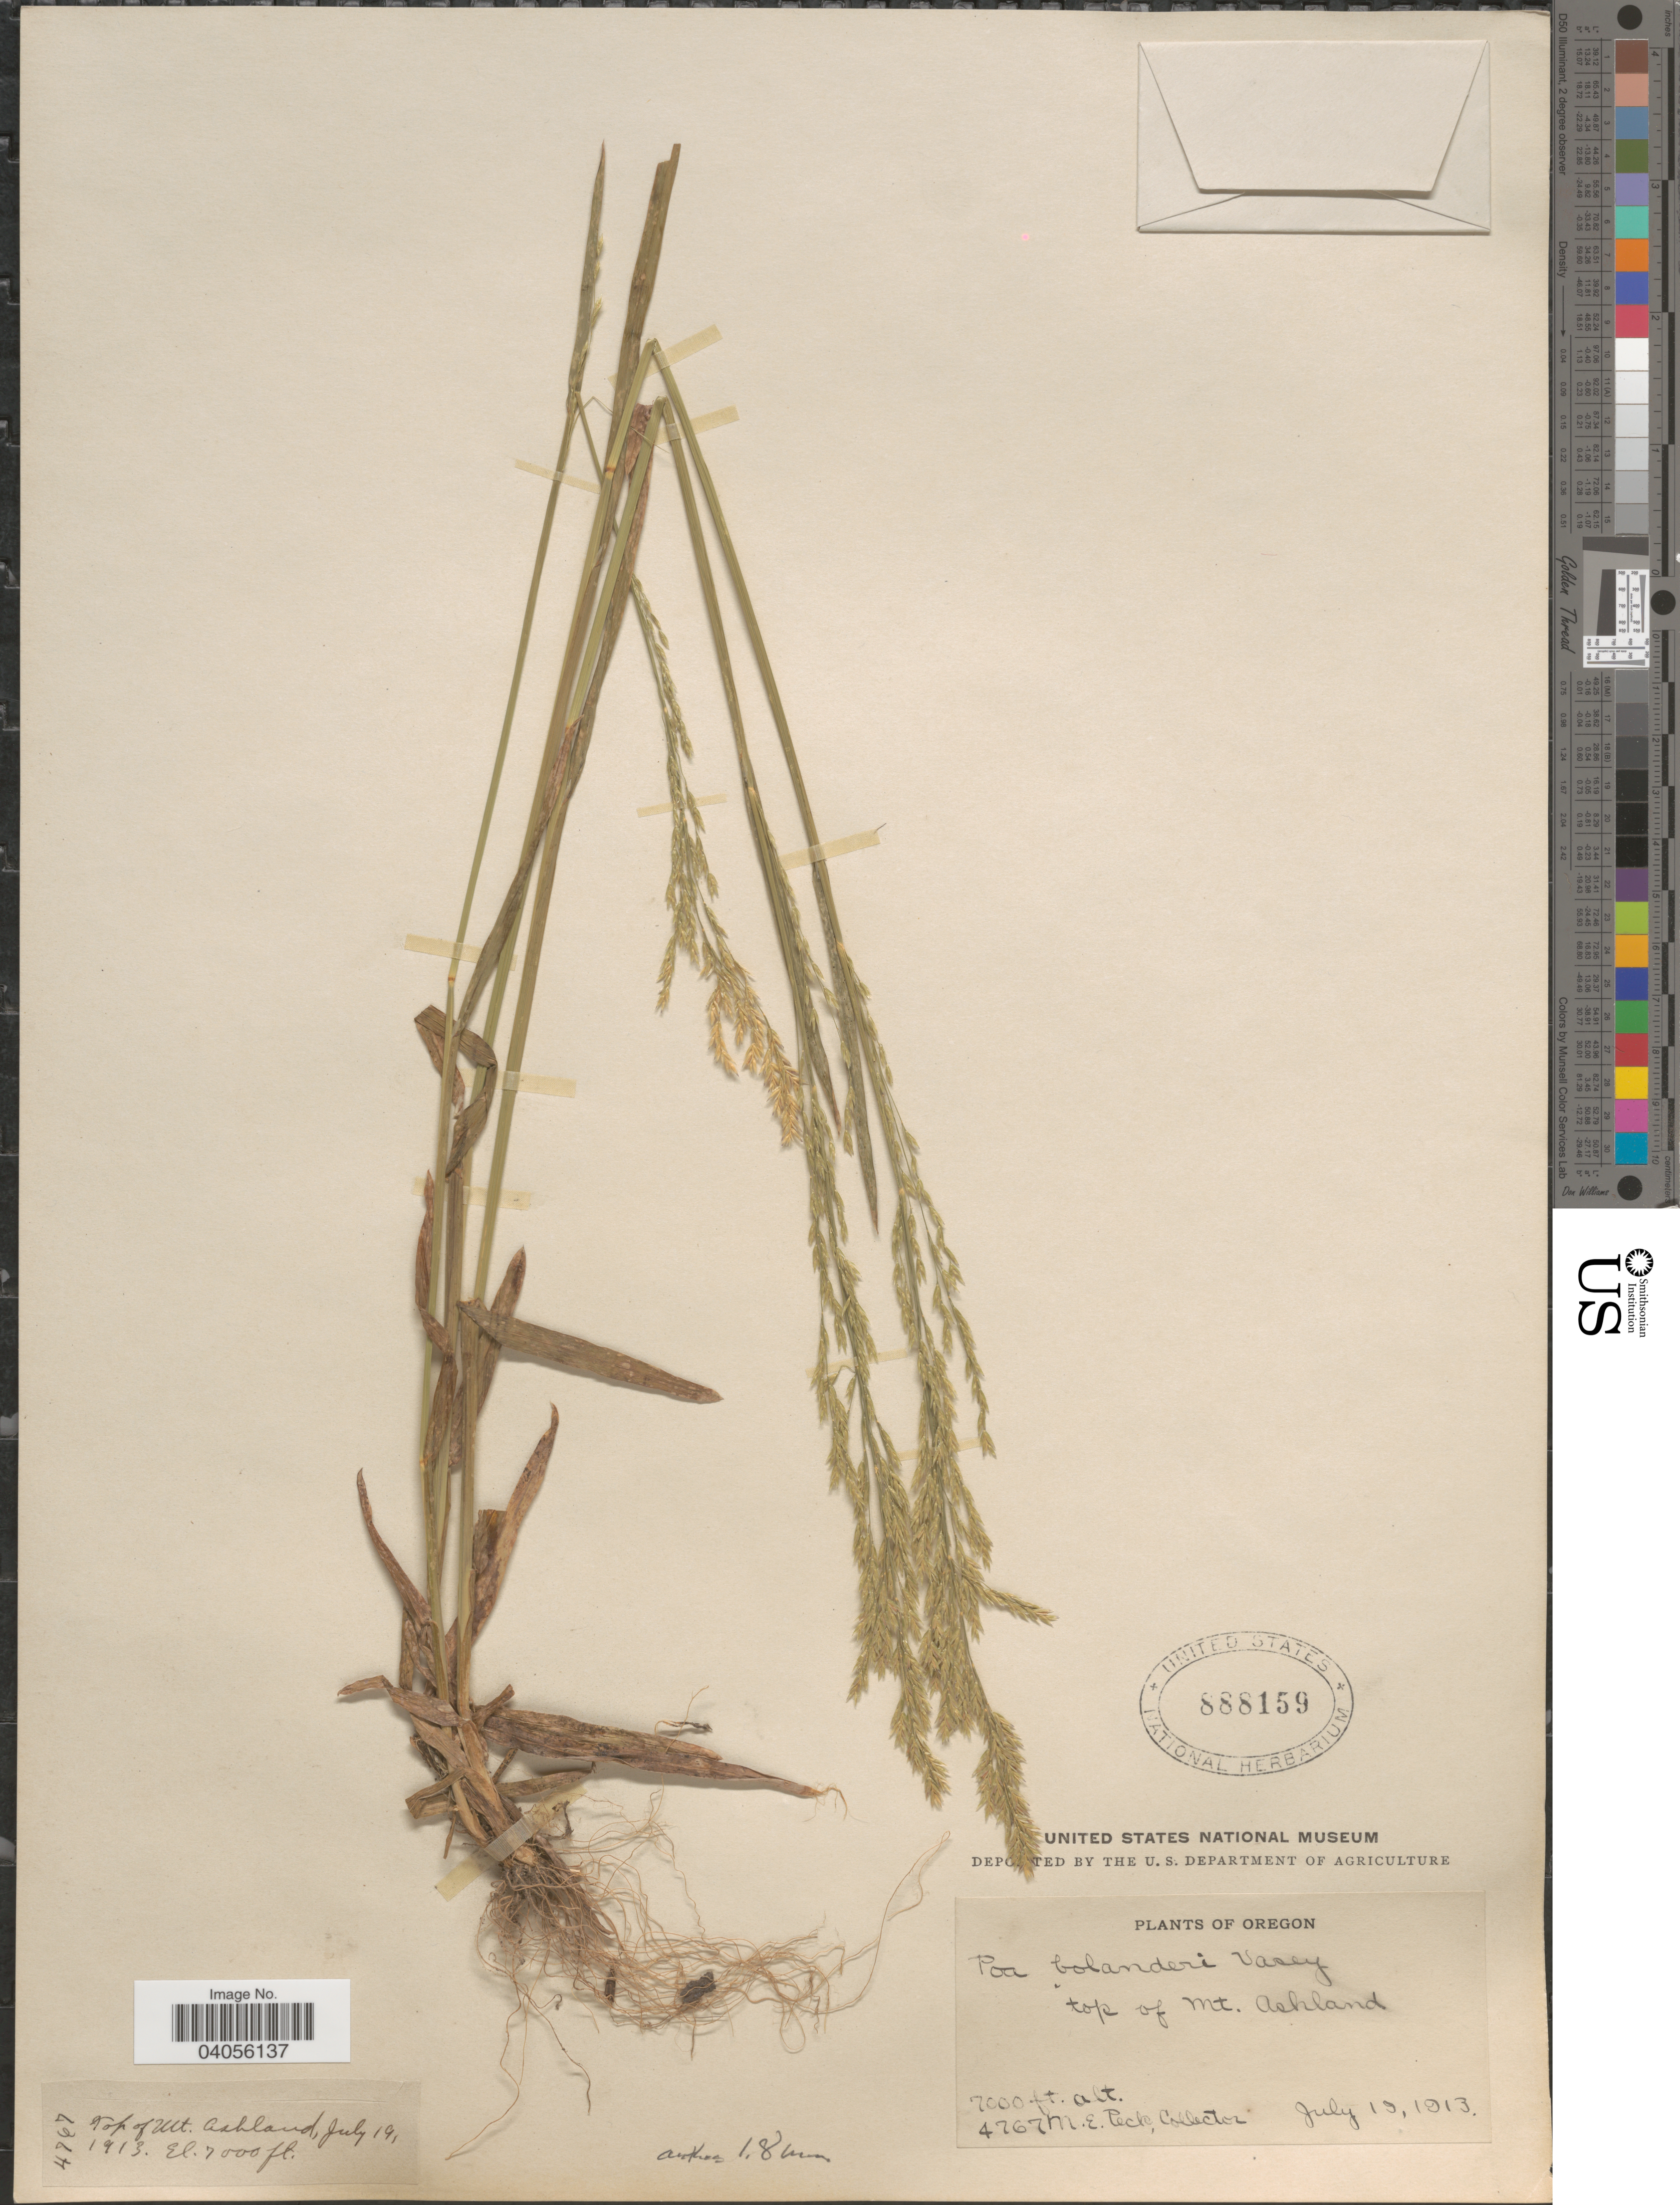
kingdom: Plantae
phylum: Tracheophyta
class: Liliopsida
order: Poales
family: Poaceae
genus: Poa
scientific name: Poa bolanderi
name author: Vasey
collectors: M. E. Peck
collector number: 4767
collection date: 1913-07-19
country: United States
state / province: Oregon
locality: Top of Mt. Ashland.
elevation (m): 2134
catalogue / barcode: US 888159